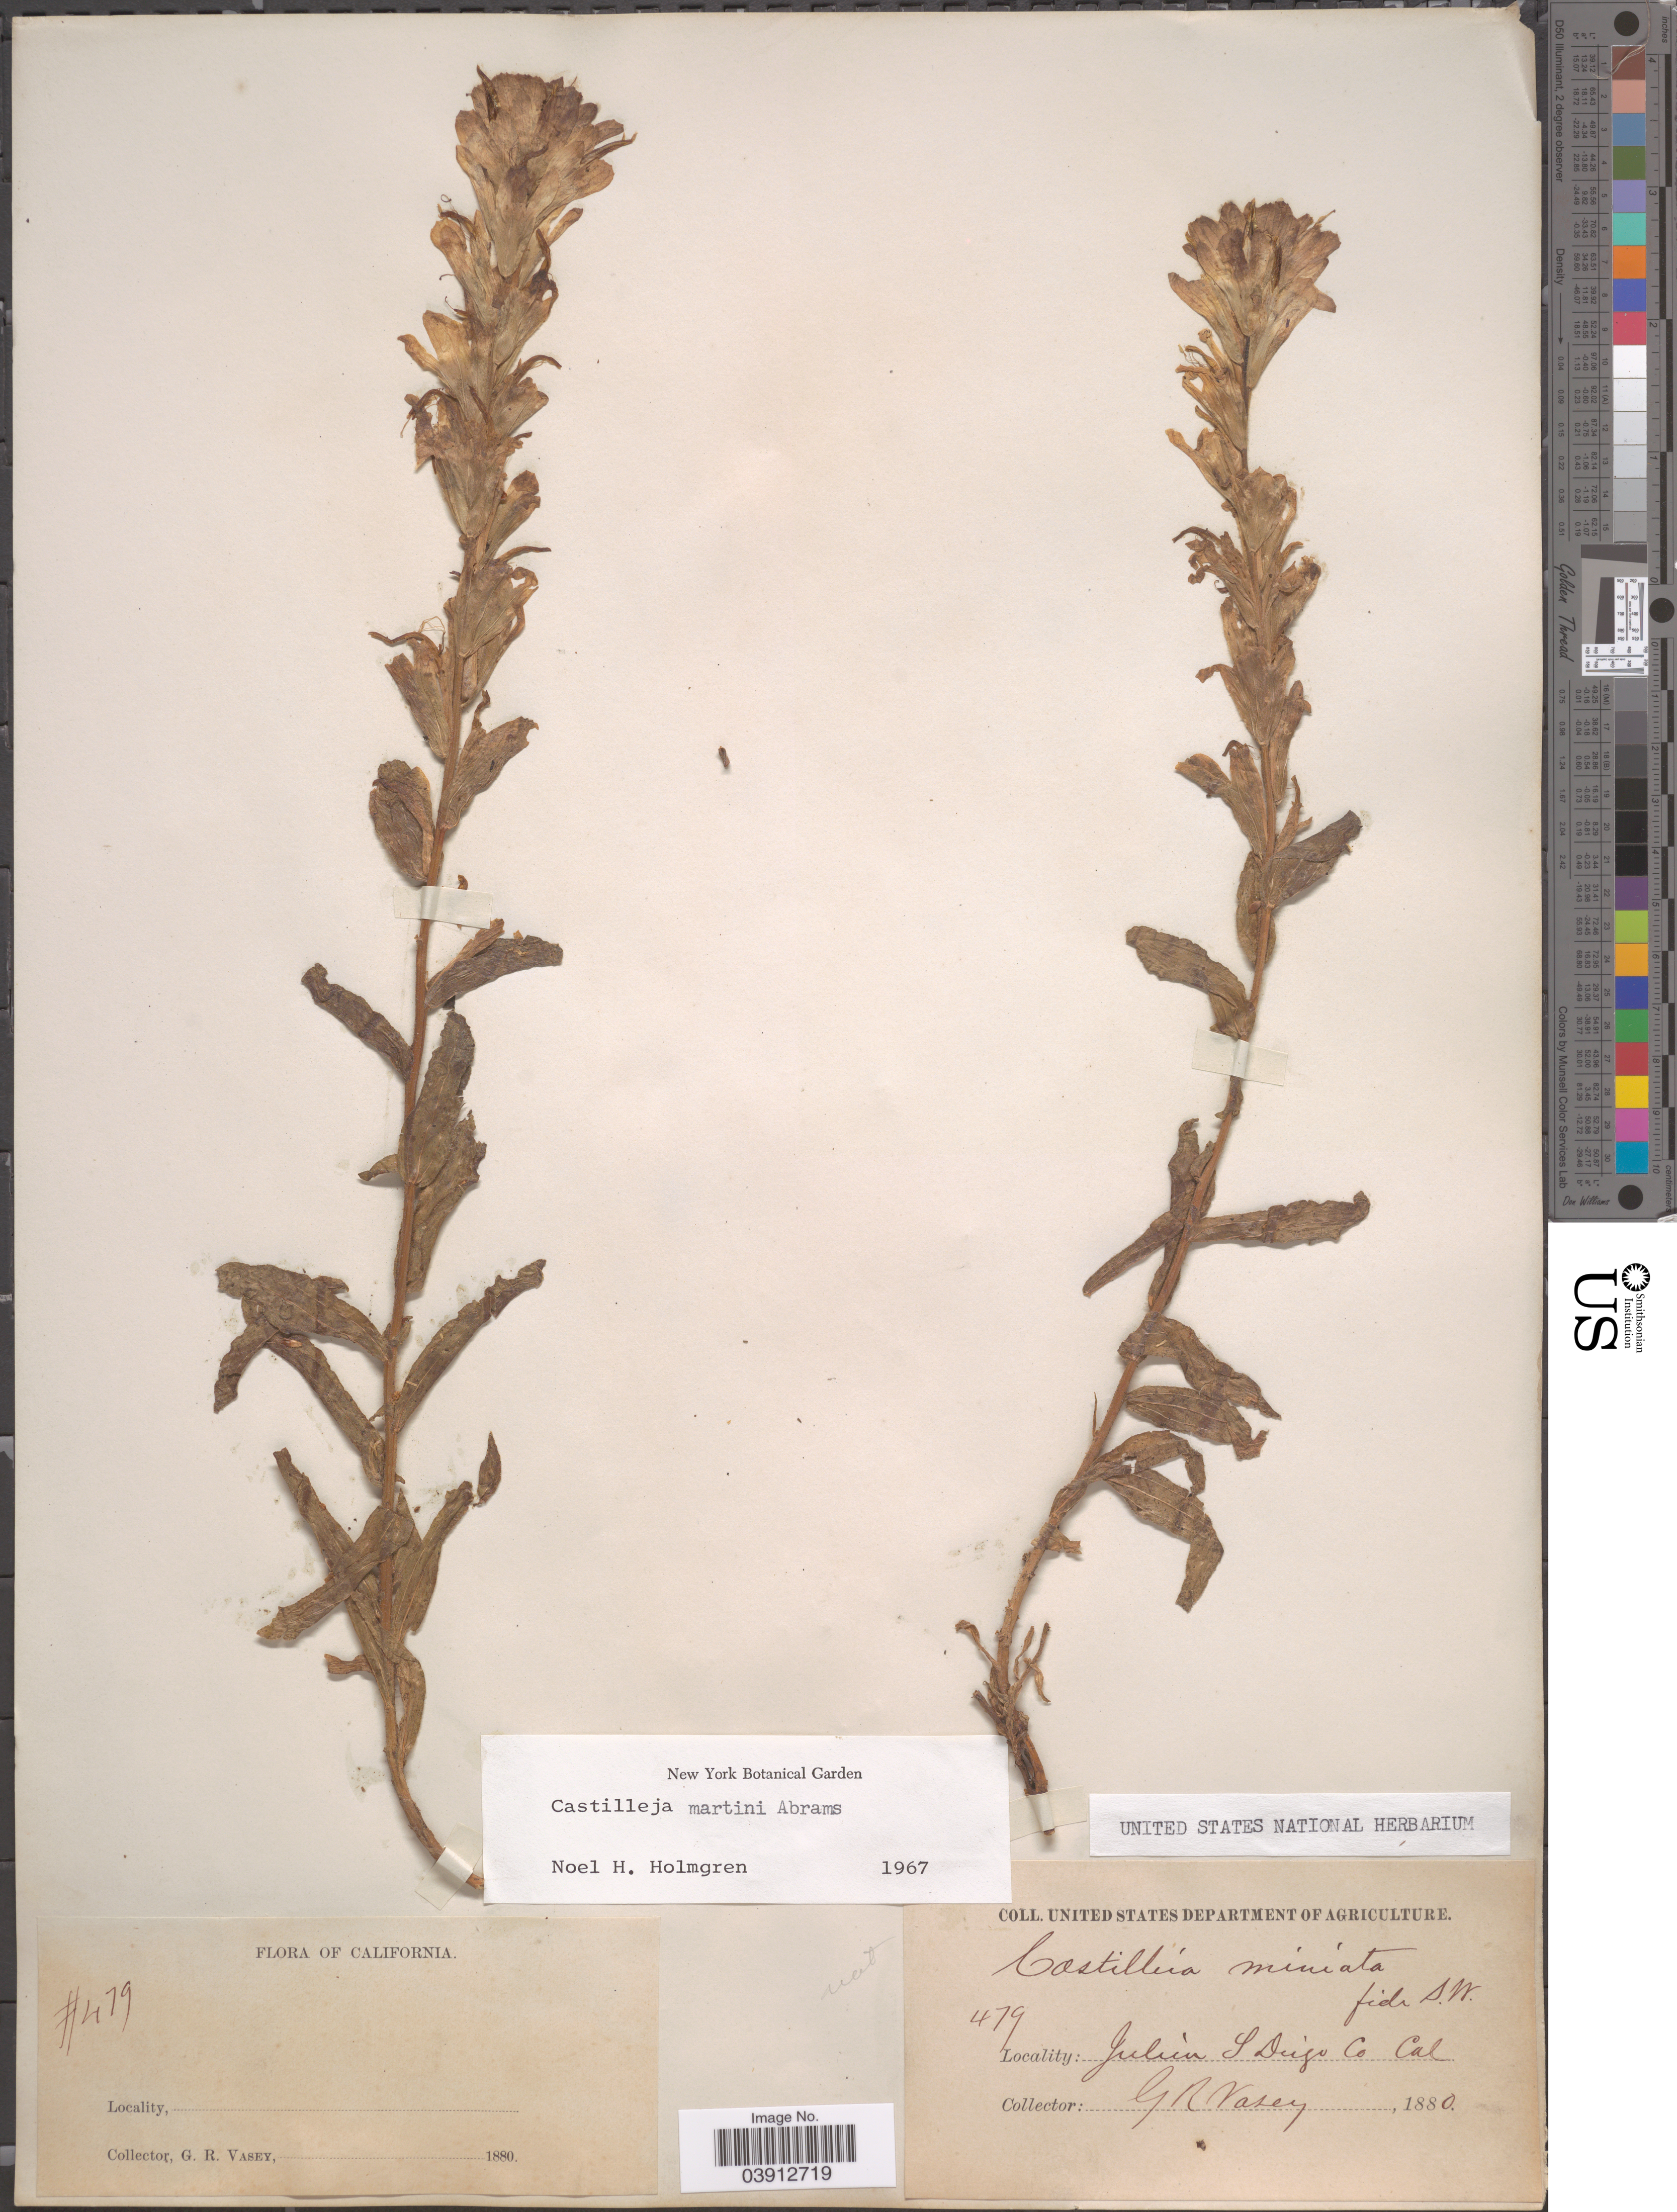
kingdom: Plantae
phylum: Tracheophyta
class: Magnoliopsida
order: Lamiales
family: Orobanchaceae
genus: Castilleja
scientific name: Castilleja martinii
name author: Abrams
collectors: G. R. Vasey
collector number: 479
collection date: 1880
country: United States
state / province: California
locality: Julian. S Diego Co.